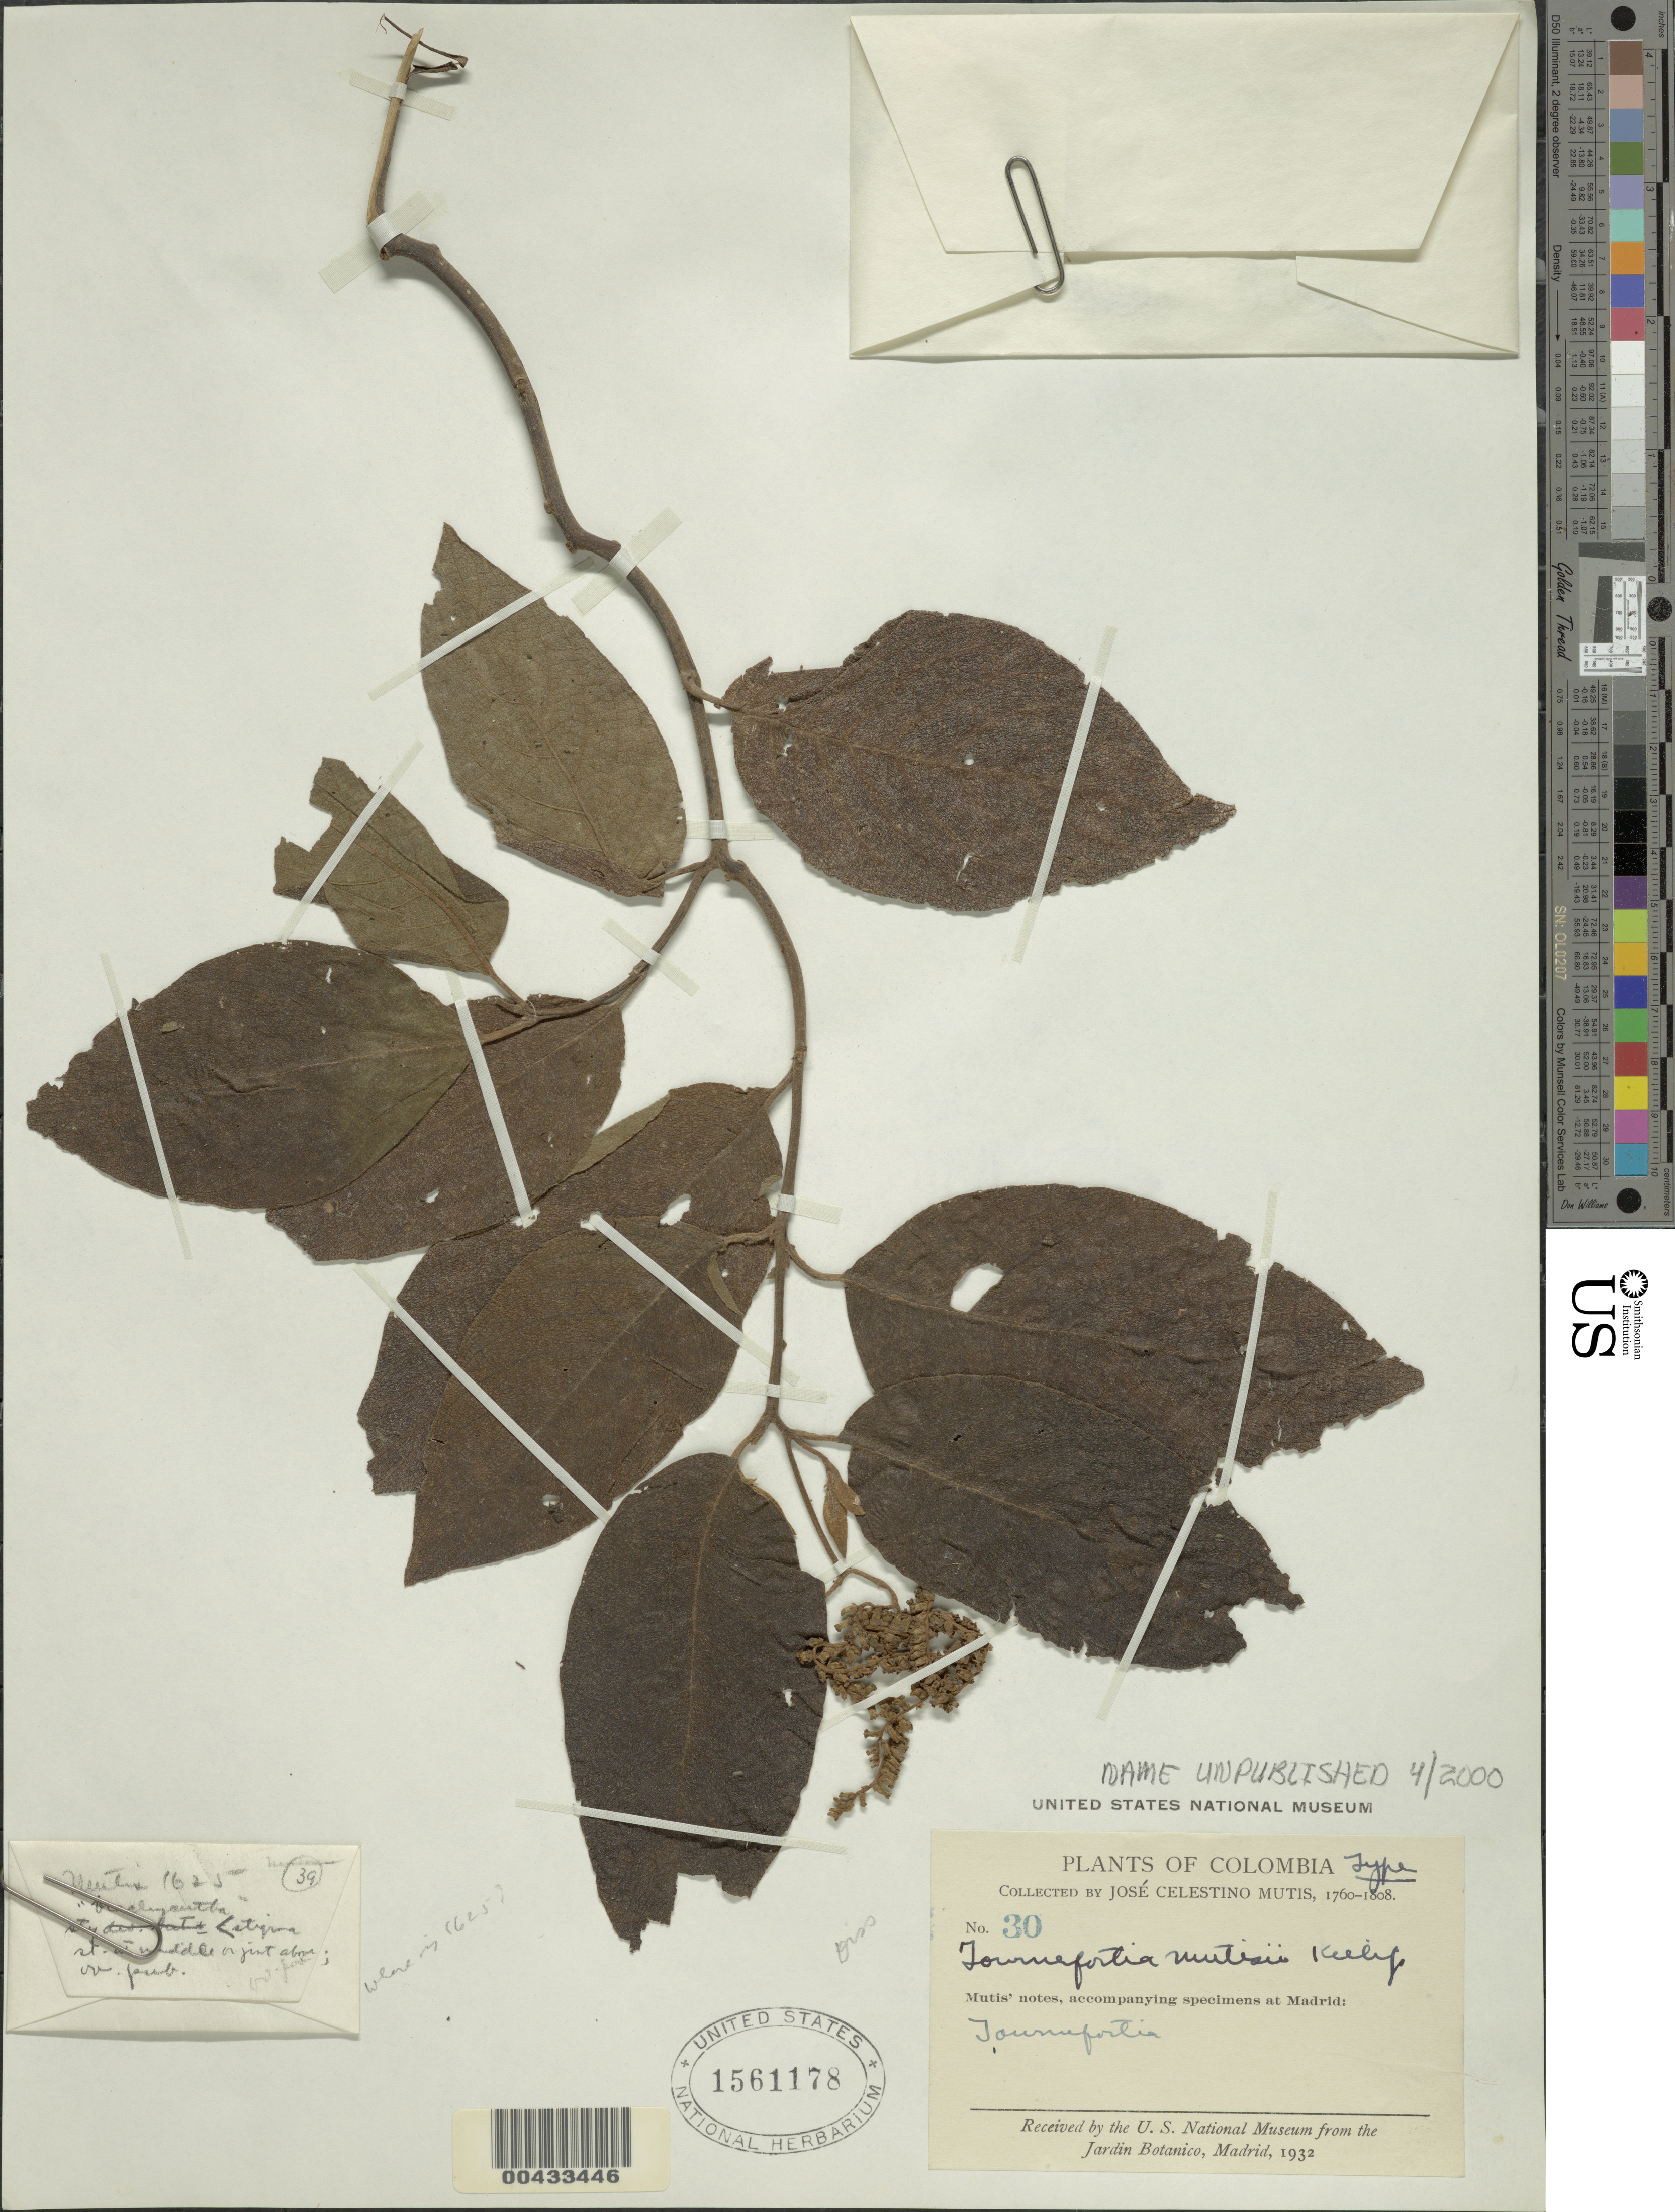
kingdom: Plantae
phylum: Tracheophyta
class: Magnoliopsida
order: Boraginales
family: Heliotropiaceae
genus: Tournefortia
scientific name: Tournefortia sp.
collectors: J. C. B. Mutis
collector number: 30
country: Colombia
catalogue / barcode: US 1561178